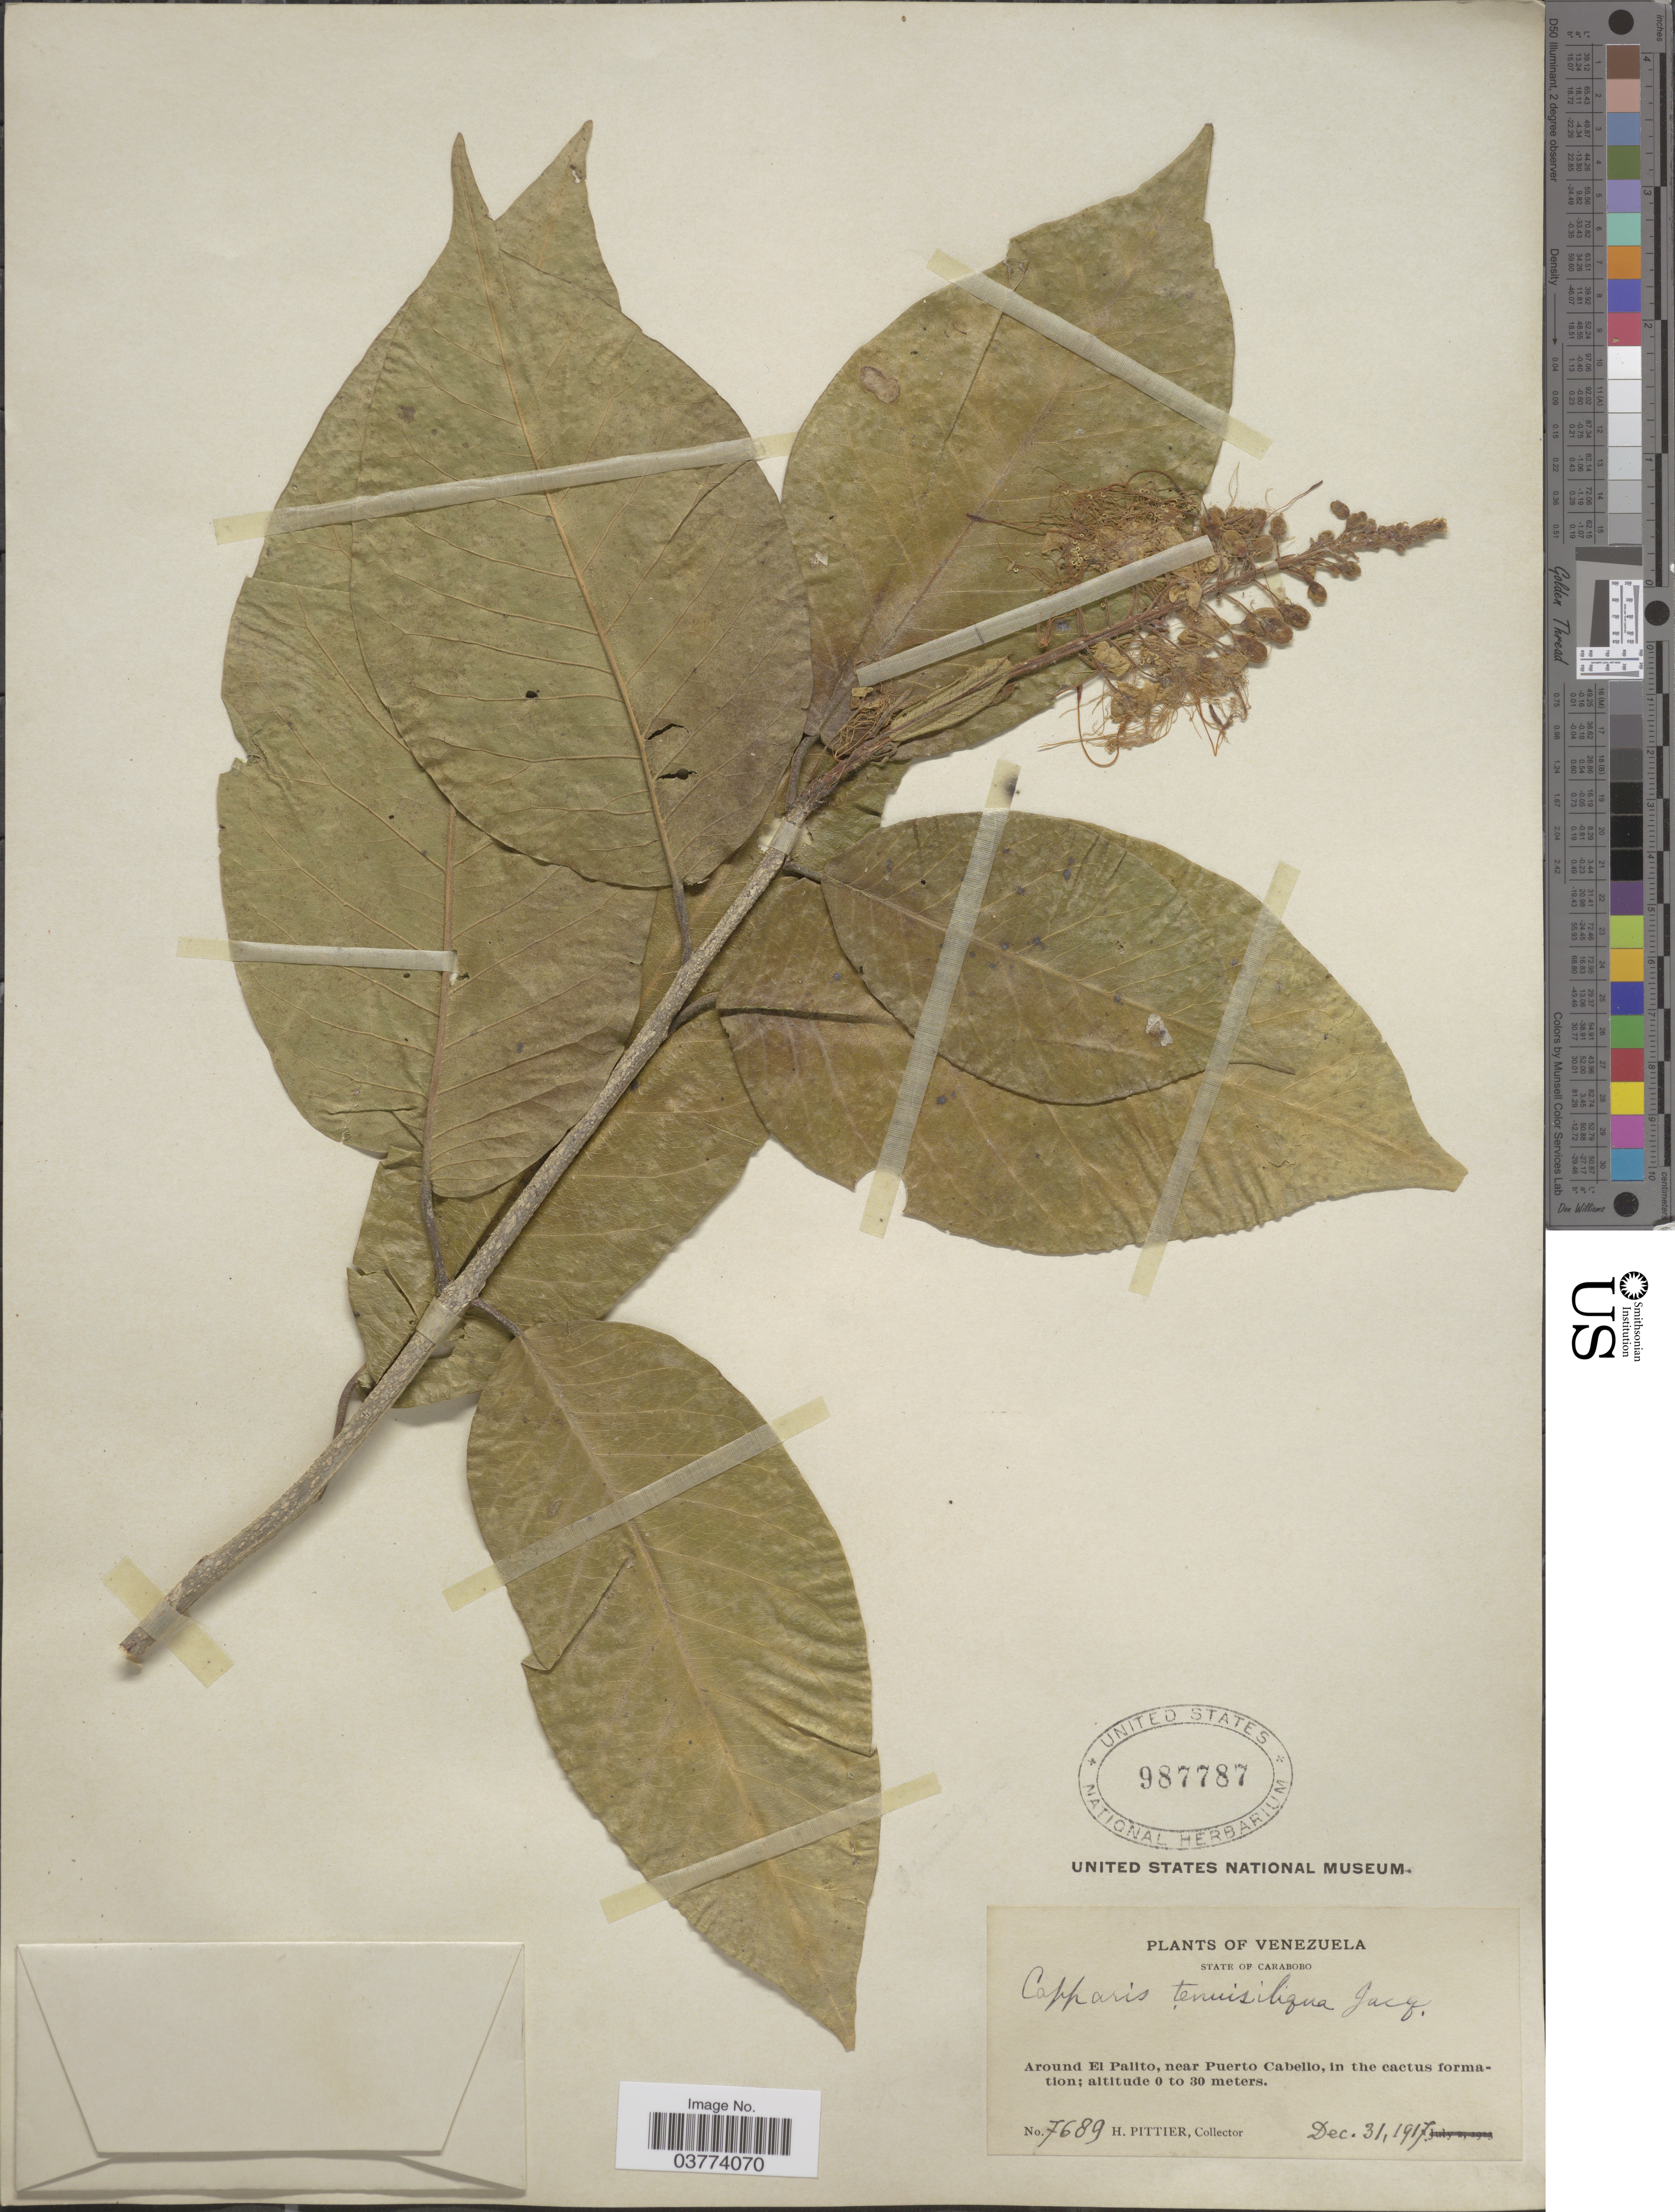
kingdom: Plantae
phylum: Tracheophyta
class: Magnoliopsida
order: Brassicales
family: Capparaceae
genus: Monilicarpa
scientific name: Monilicarpa tenuisiliqua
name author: (Jacq.) Cornejo & Iltis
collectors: H. F. Pittier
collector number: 7689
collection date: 1917-12-31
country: Venezuela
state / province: Carabobo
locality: Around El Palito, near Puerto Cabello.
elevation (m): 0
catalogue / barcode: US 987787